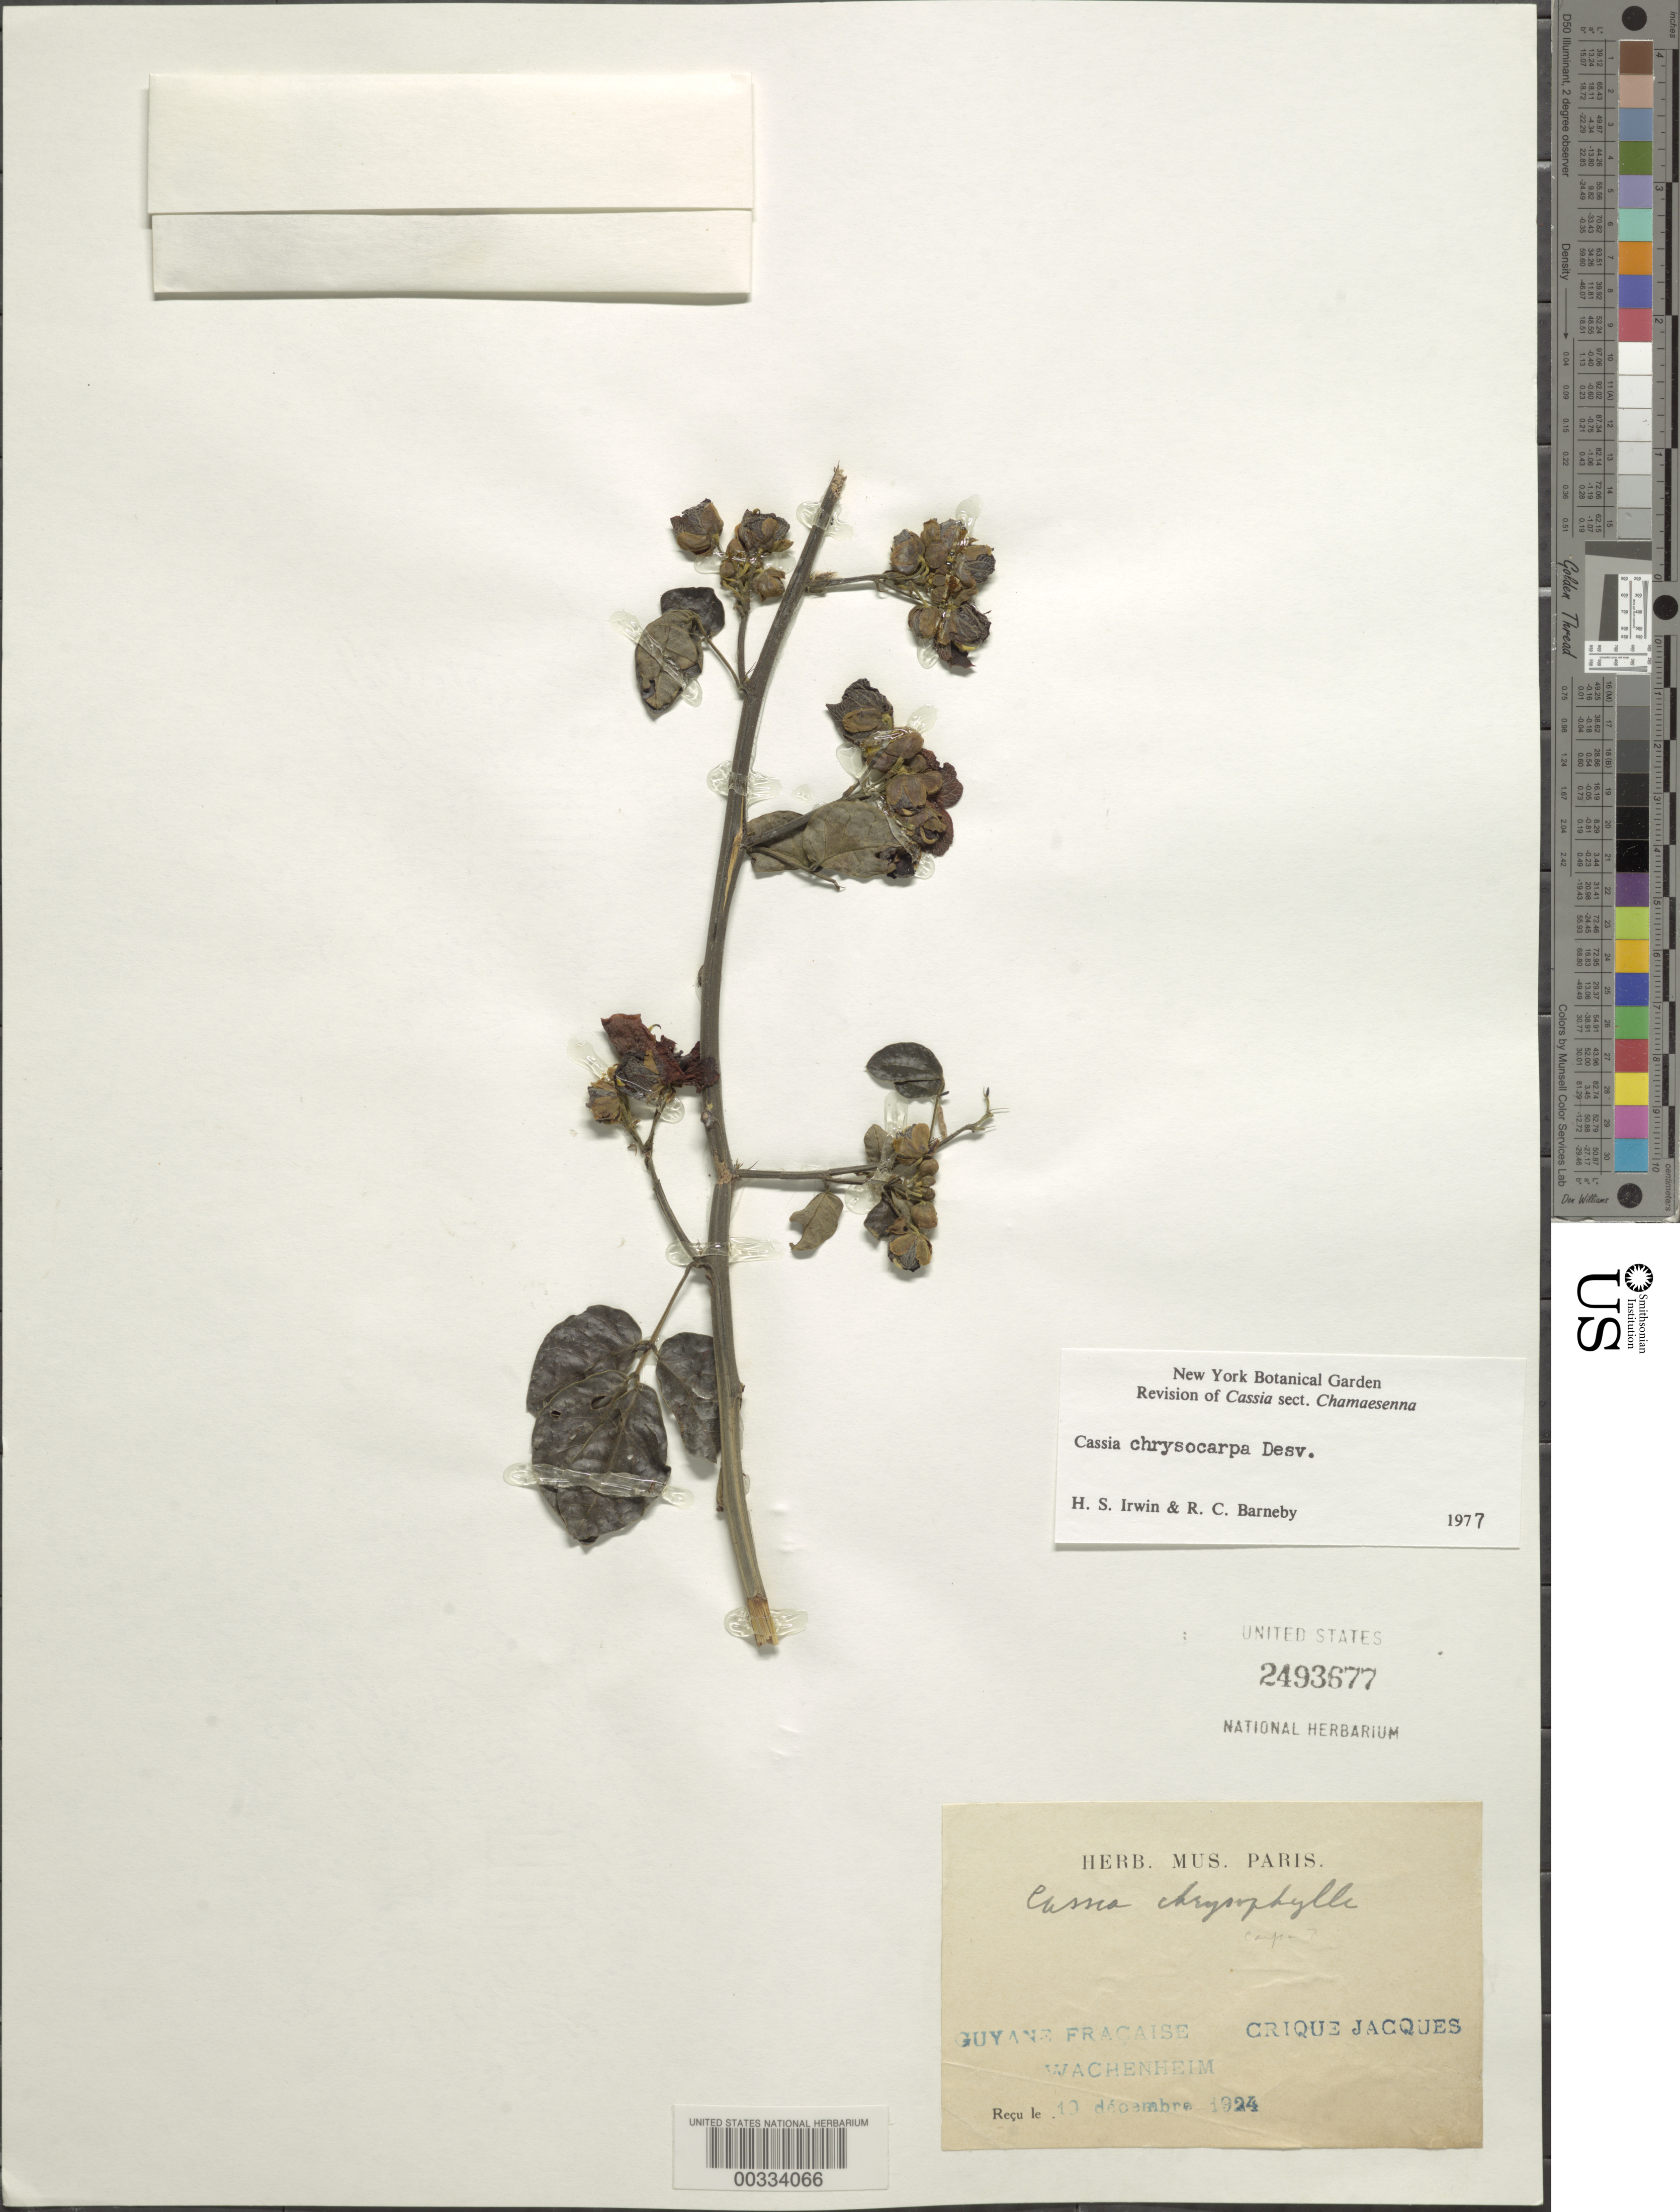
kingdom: Plantae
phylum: Tracheophyta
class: Magnoliopsida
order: Fabales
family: Fabaceae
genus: Senna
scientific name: Senna chrysocarpa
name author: (Desv.) H.S. Irwin & Barneby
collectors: G. Wachenheim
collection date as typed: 10 Dec 1924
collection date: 1924-12-10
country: French Guiana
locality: Crique jacques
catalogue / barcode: US 2493677